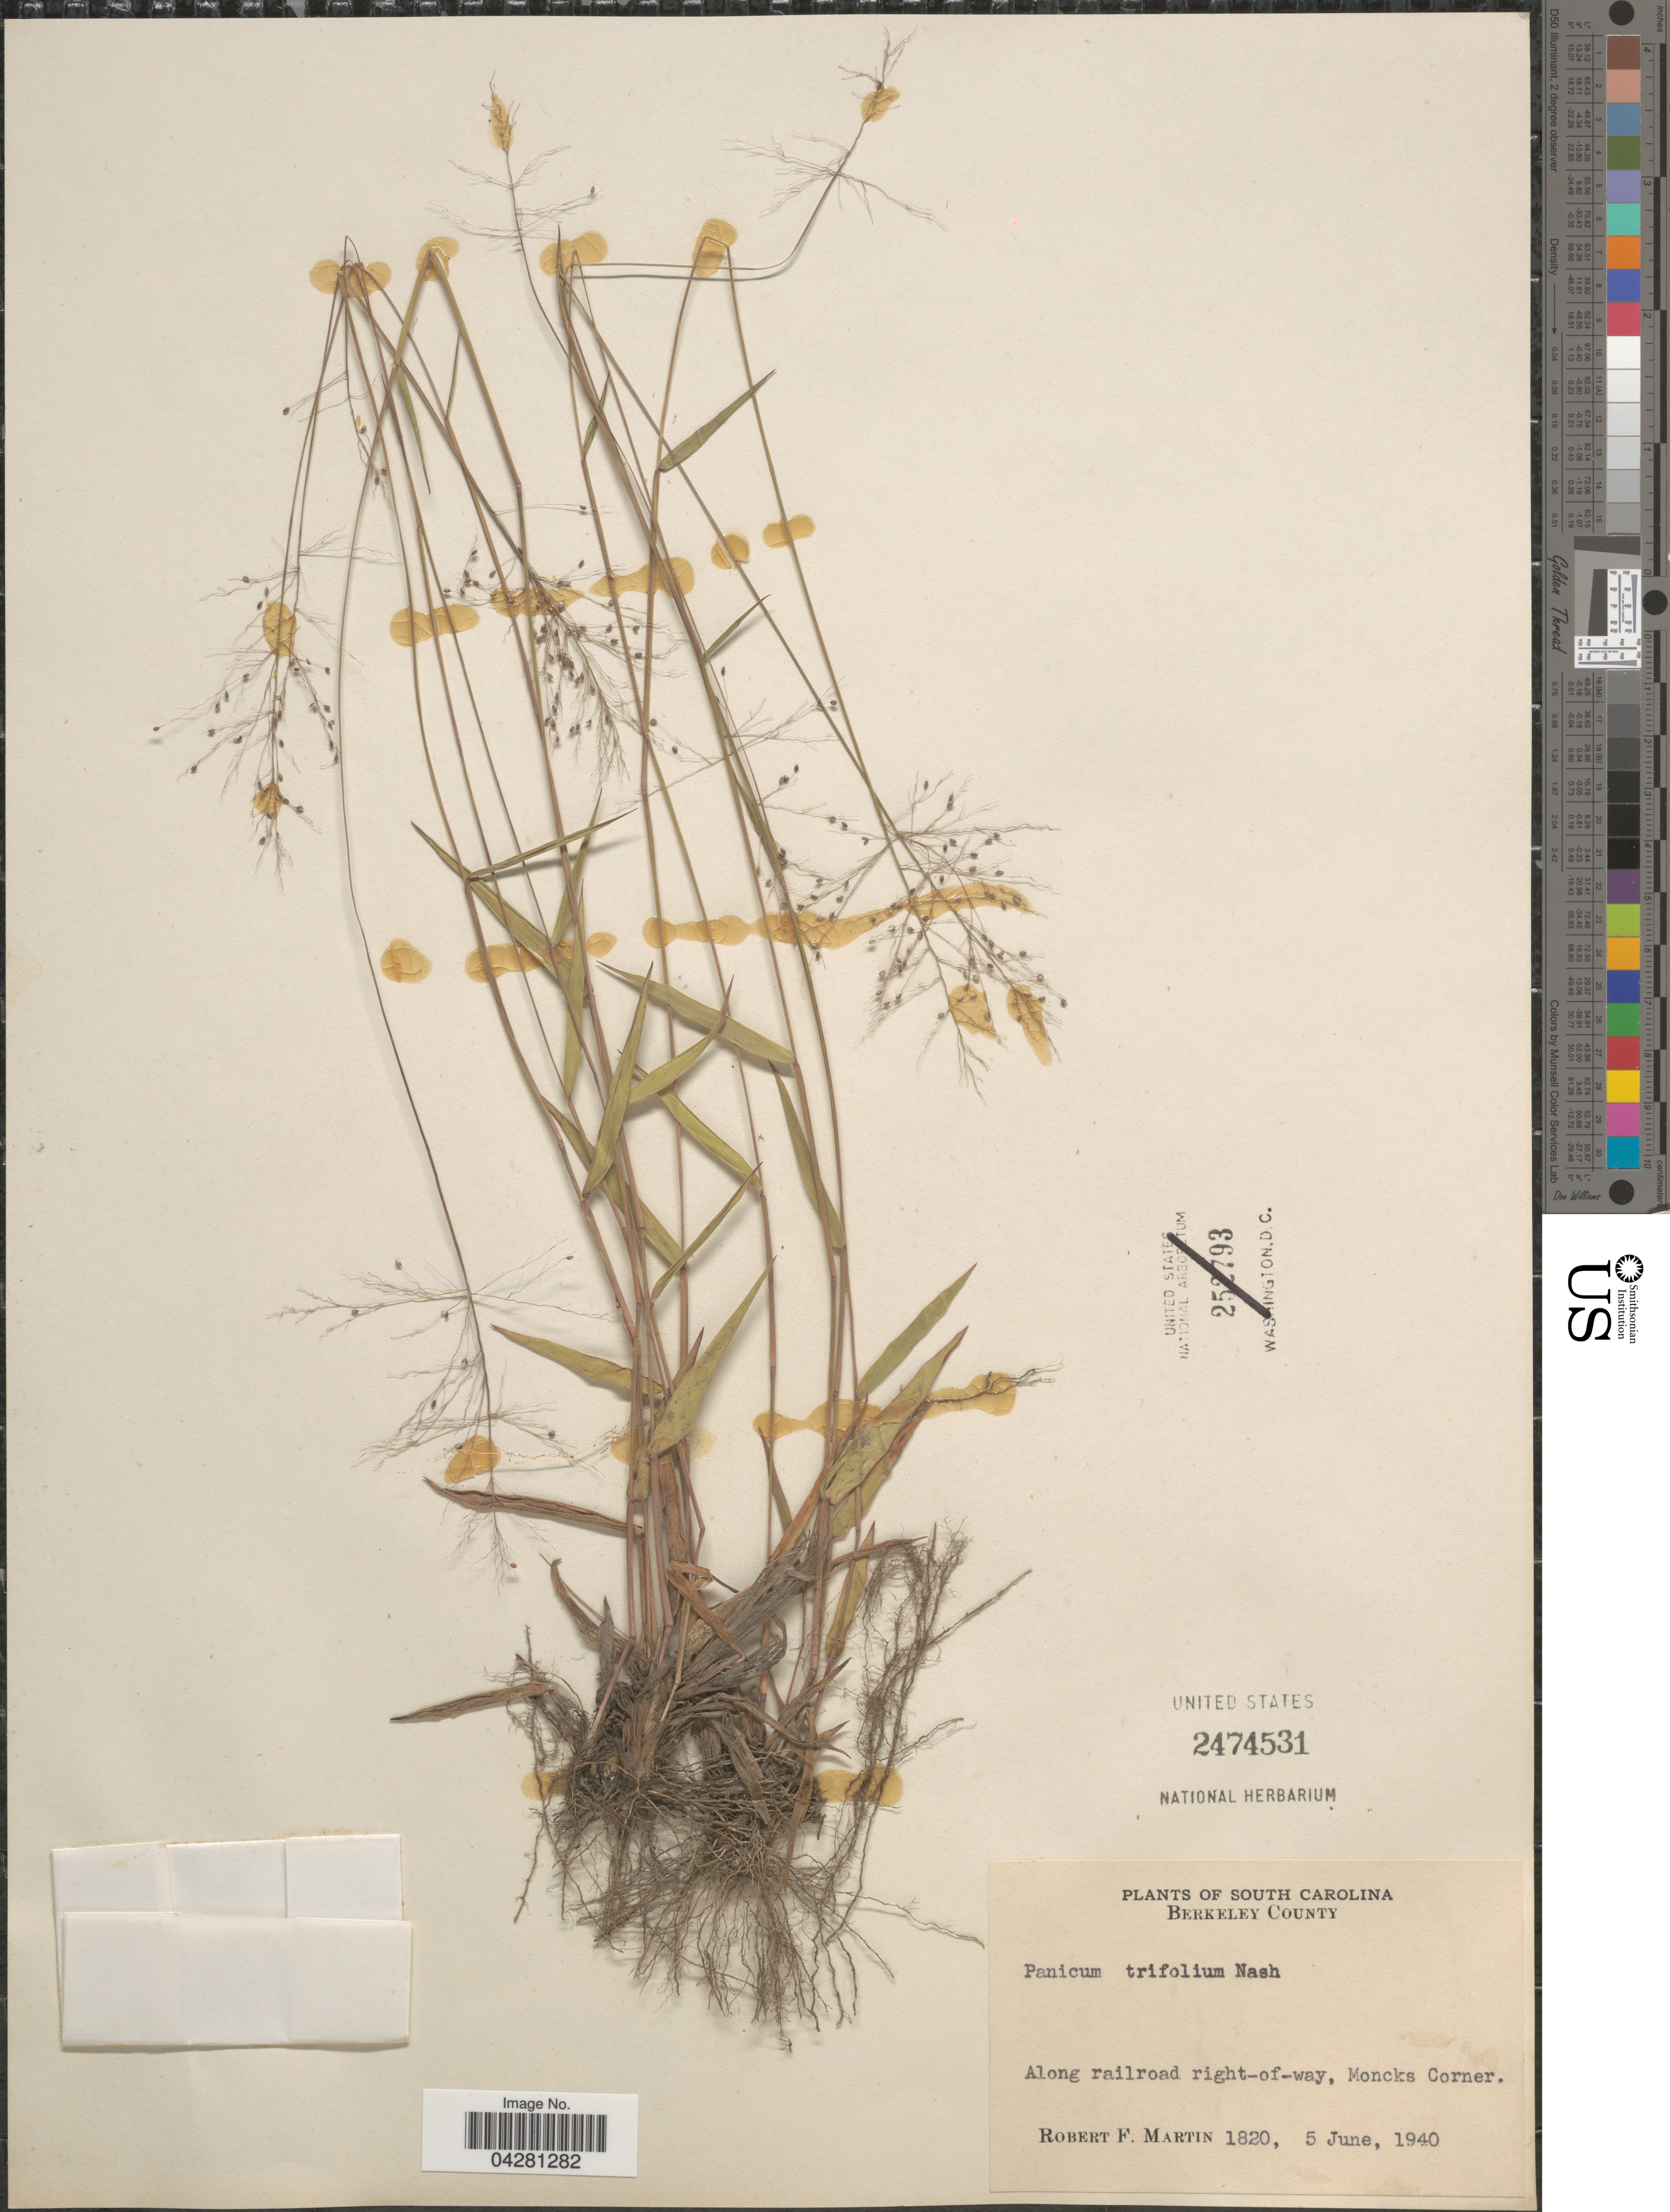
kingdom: Plantae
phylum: Tracheophyta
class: Liliopsida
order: Poales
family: Poaceae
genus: Dichanthelium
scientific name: Dichanthelium dichotomum var. unciphyllum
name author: (Trin.) Davidse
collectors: R. F. Martin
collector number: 1820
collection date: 1940-06-05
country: United States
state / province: South Carolina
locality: Berkeley County. Along railroad right-of-way, Moncks Corner.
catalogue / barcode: US 2474531